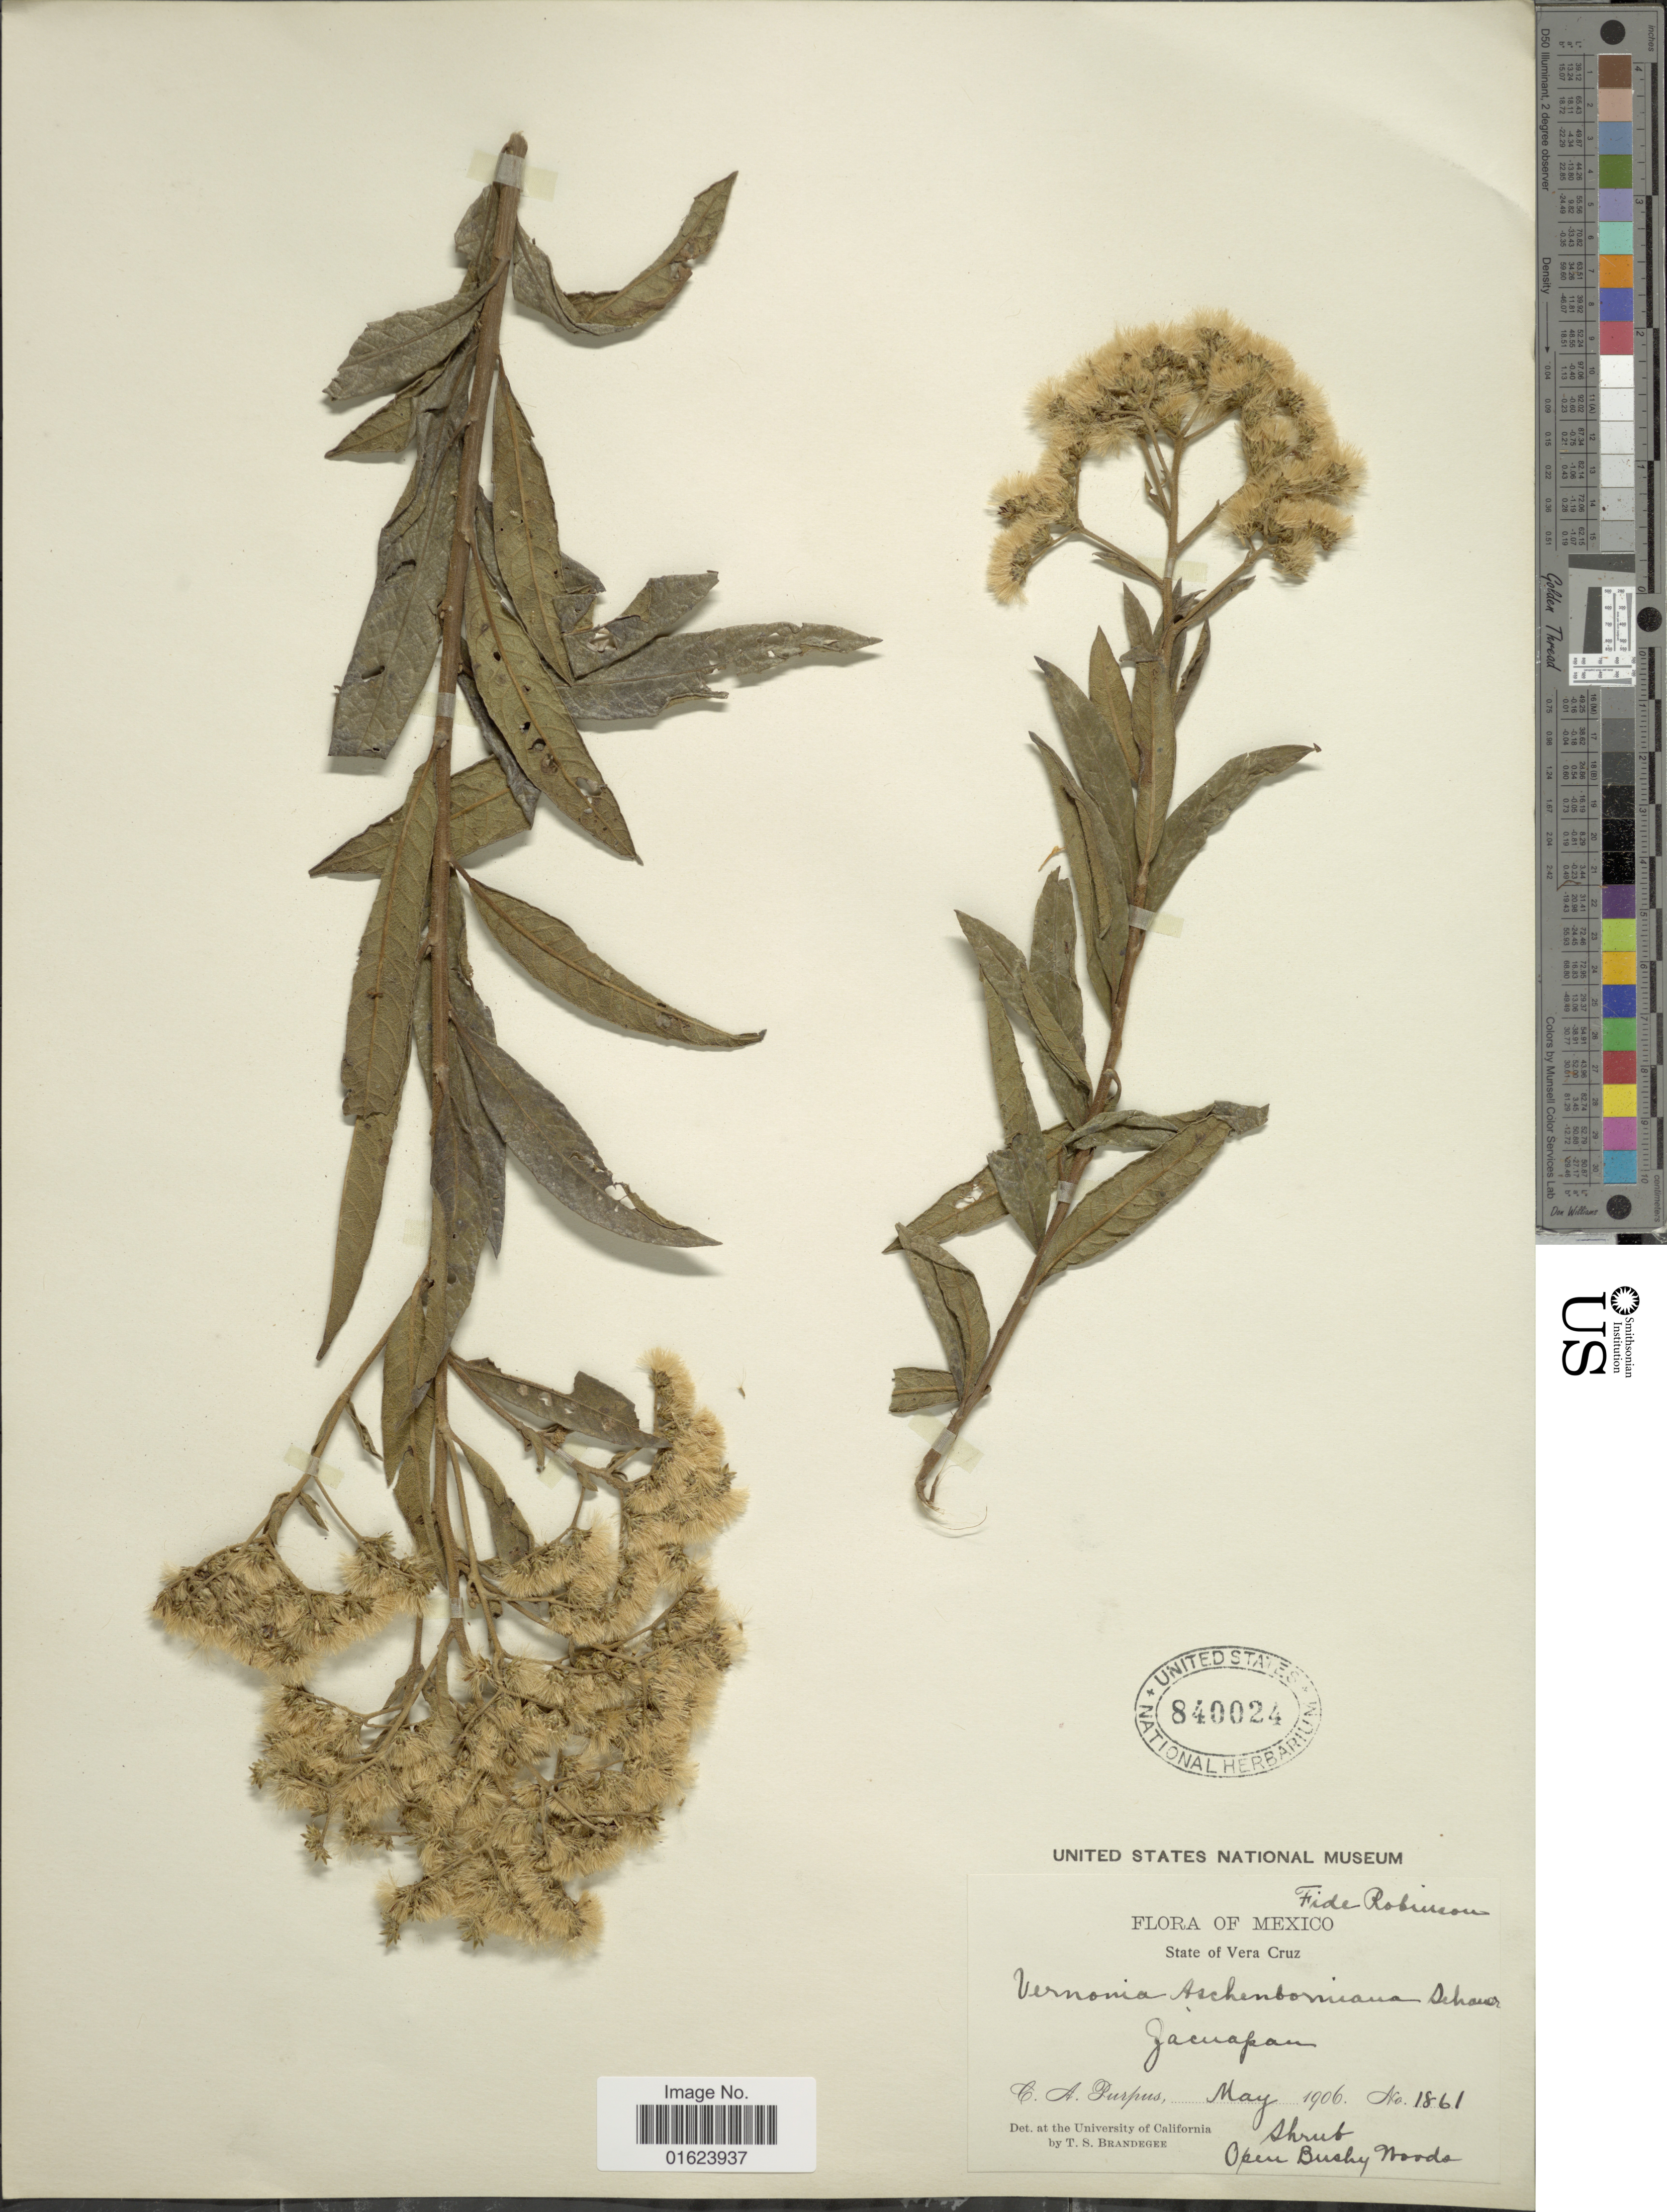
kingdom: Plantae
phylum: Tracheophyta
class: Magnoliopsida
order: Asterales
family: Asteraceae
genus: Vernonanthura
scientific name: Vernonanthura patens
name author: (Kunth) H. Rob.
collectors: C. A. Purpus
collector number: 18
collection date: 1906-05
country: Mexico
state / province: Veracruz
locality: State of Vera Cruz, Jacuapan,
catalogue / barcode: US 840024